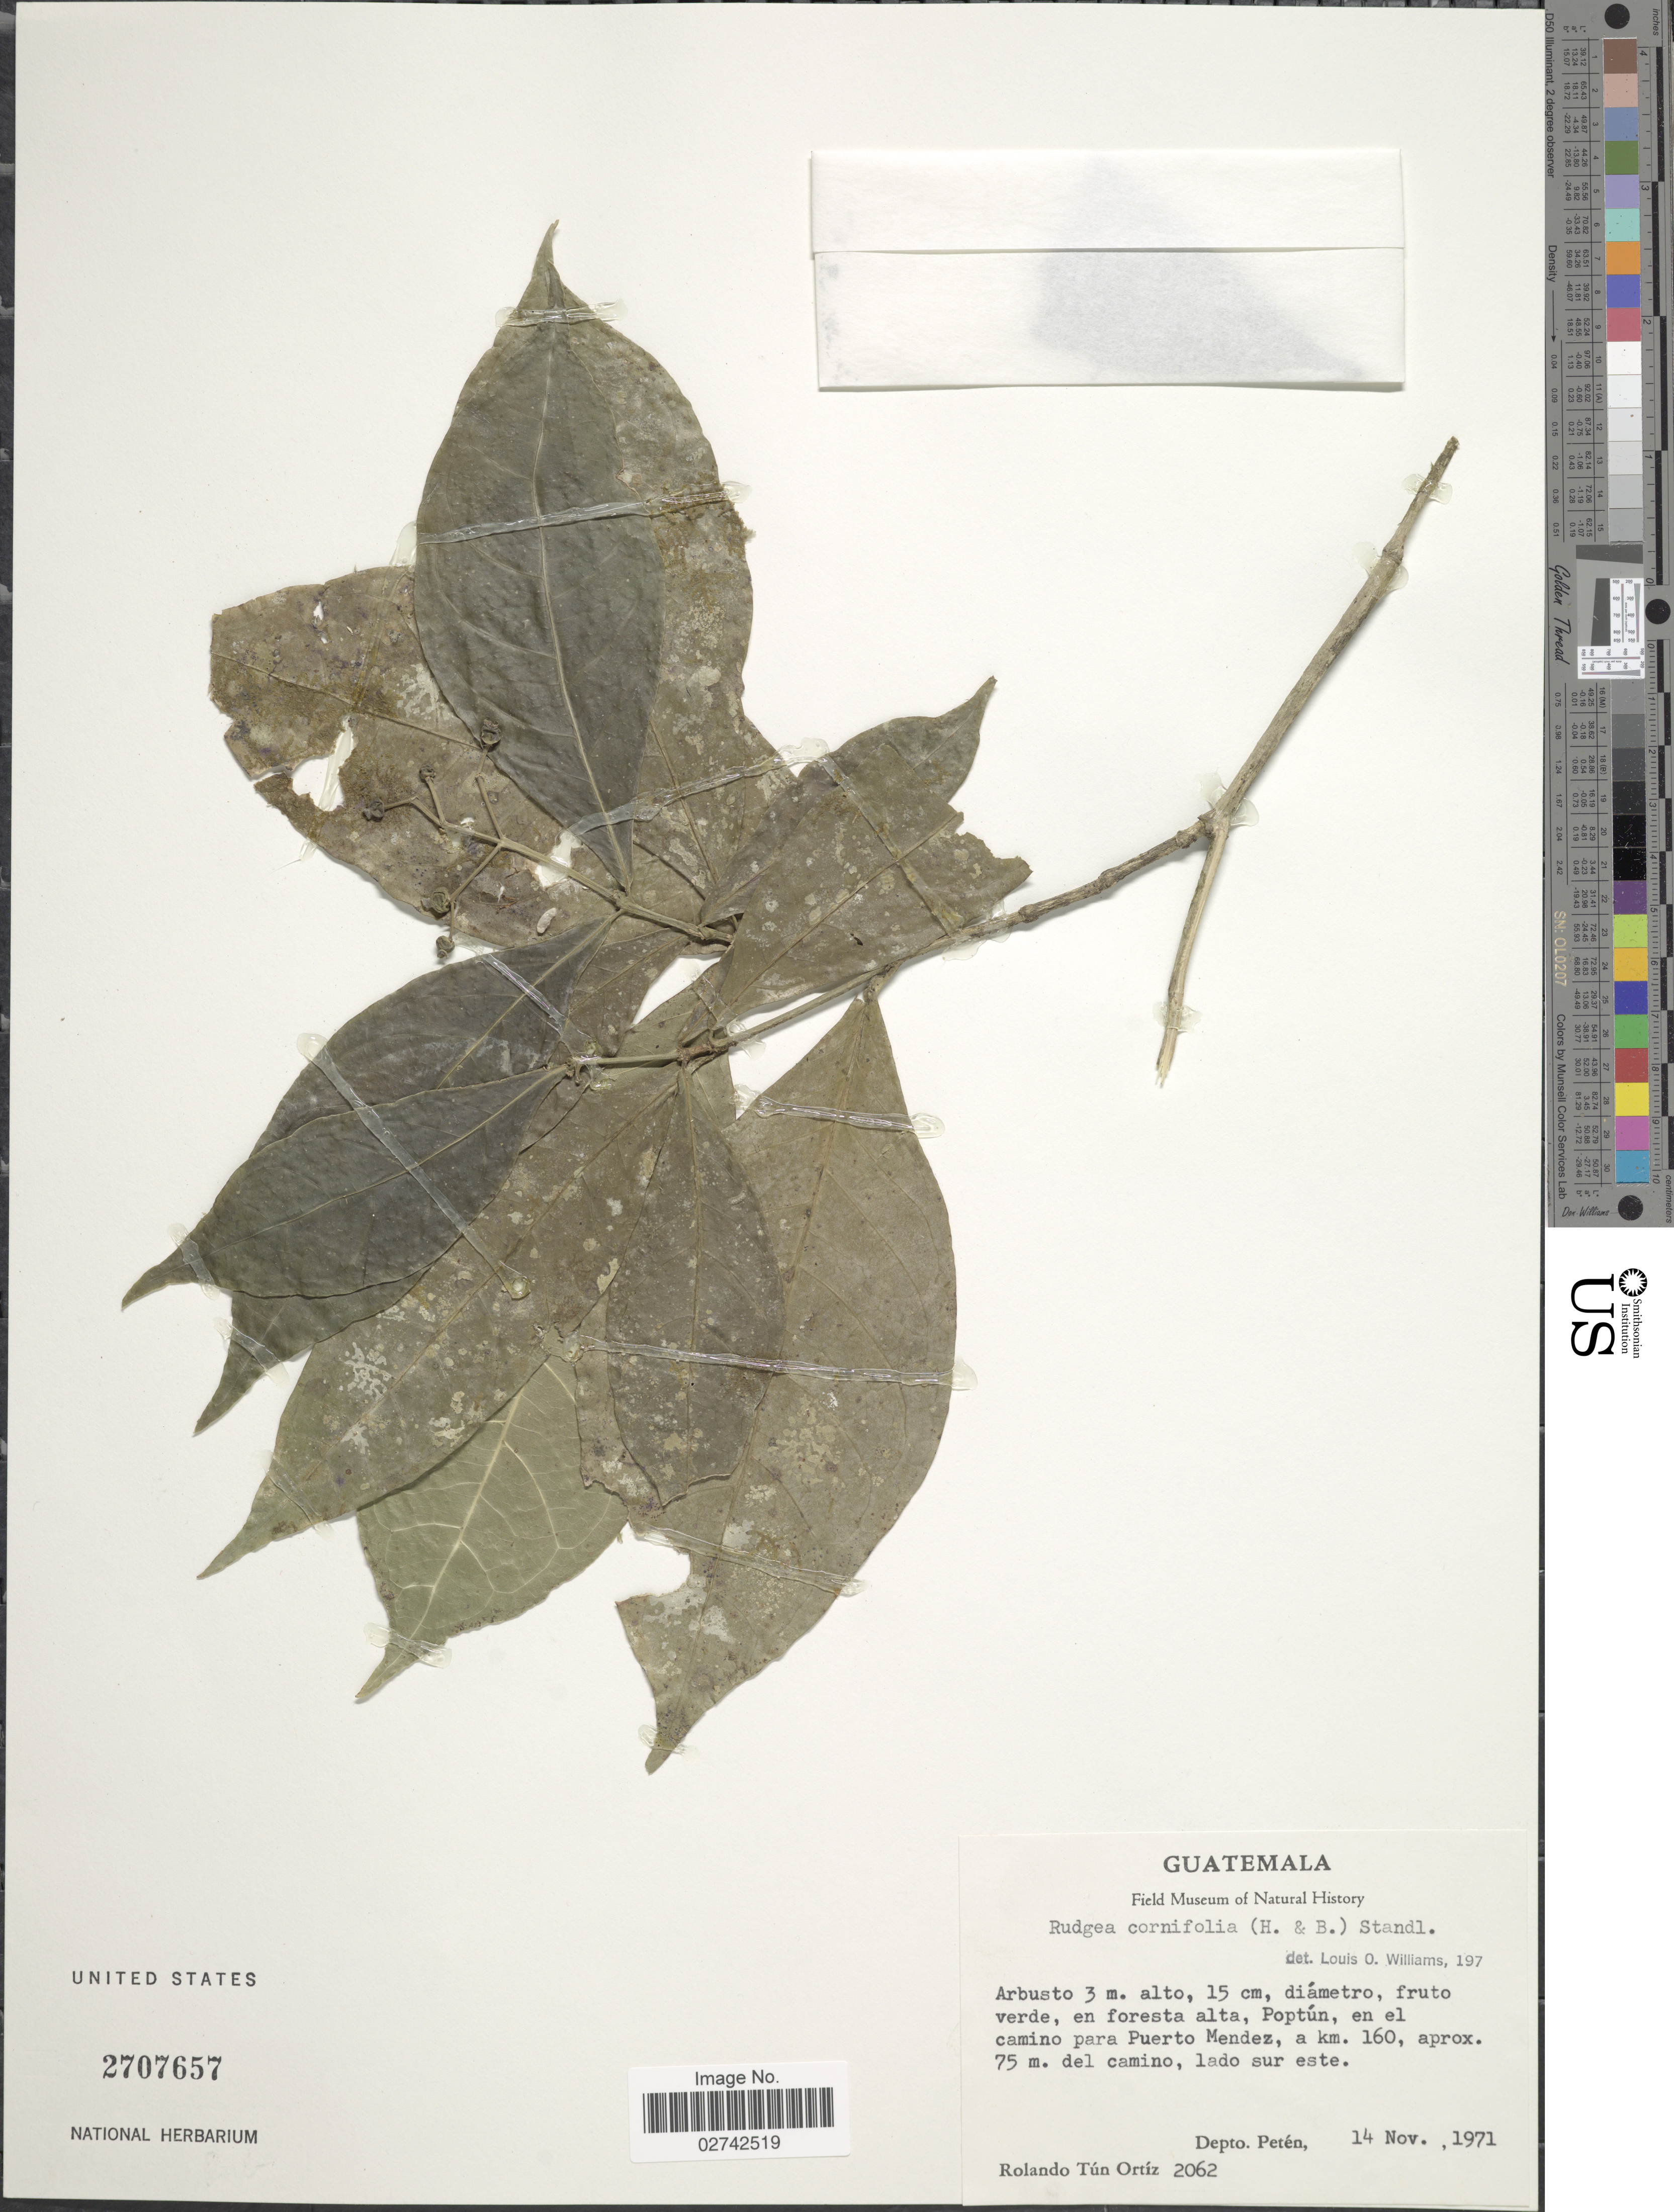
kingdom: Plantae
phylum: Tracheophyta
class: Magnoliopsida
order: Gentianales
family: Rubiaceae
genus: Rudgea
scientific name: Rudgea cornifolia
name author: (Kunth) Standl.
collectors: R. Tún Ortíz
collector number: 2062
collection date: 1971-11-14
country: Guatemala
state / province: El Petén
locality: Poptun, en el camino para Puerto Mendez, a km 160, Depto. Peten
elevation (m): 75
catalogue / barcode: US 2707657